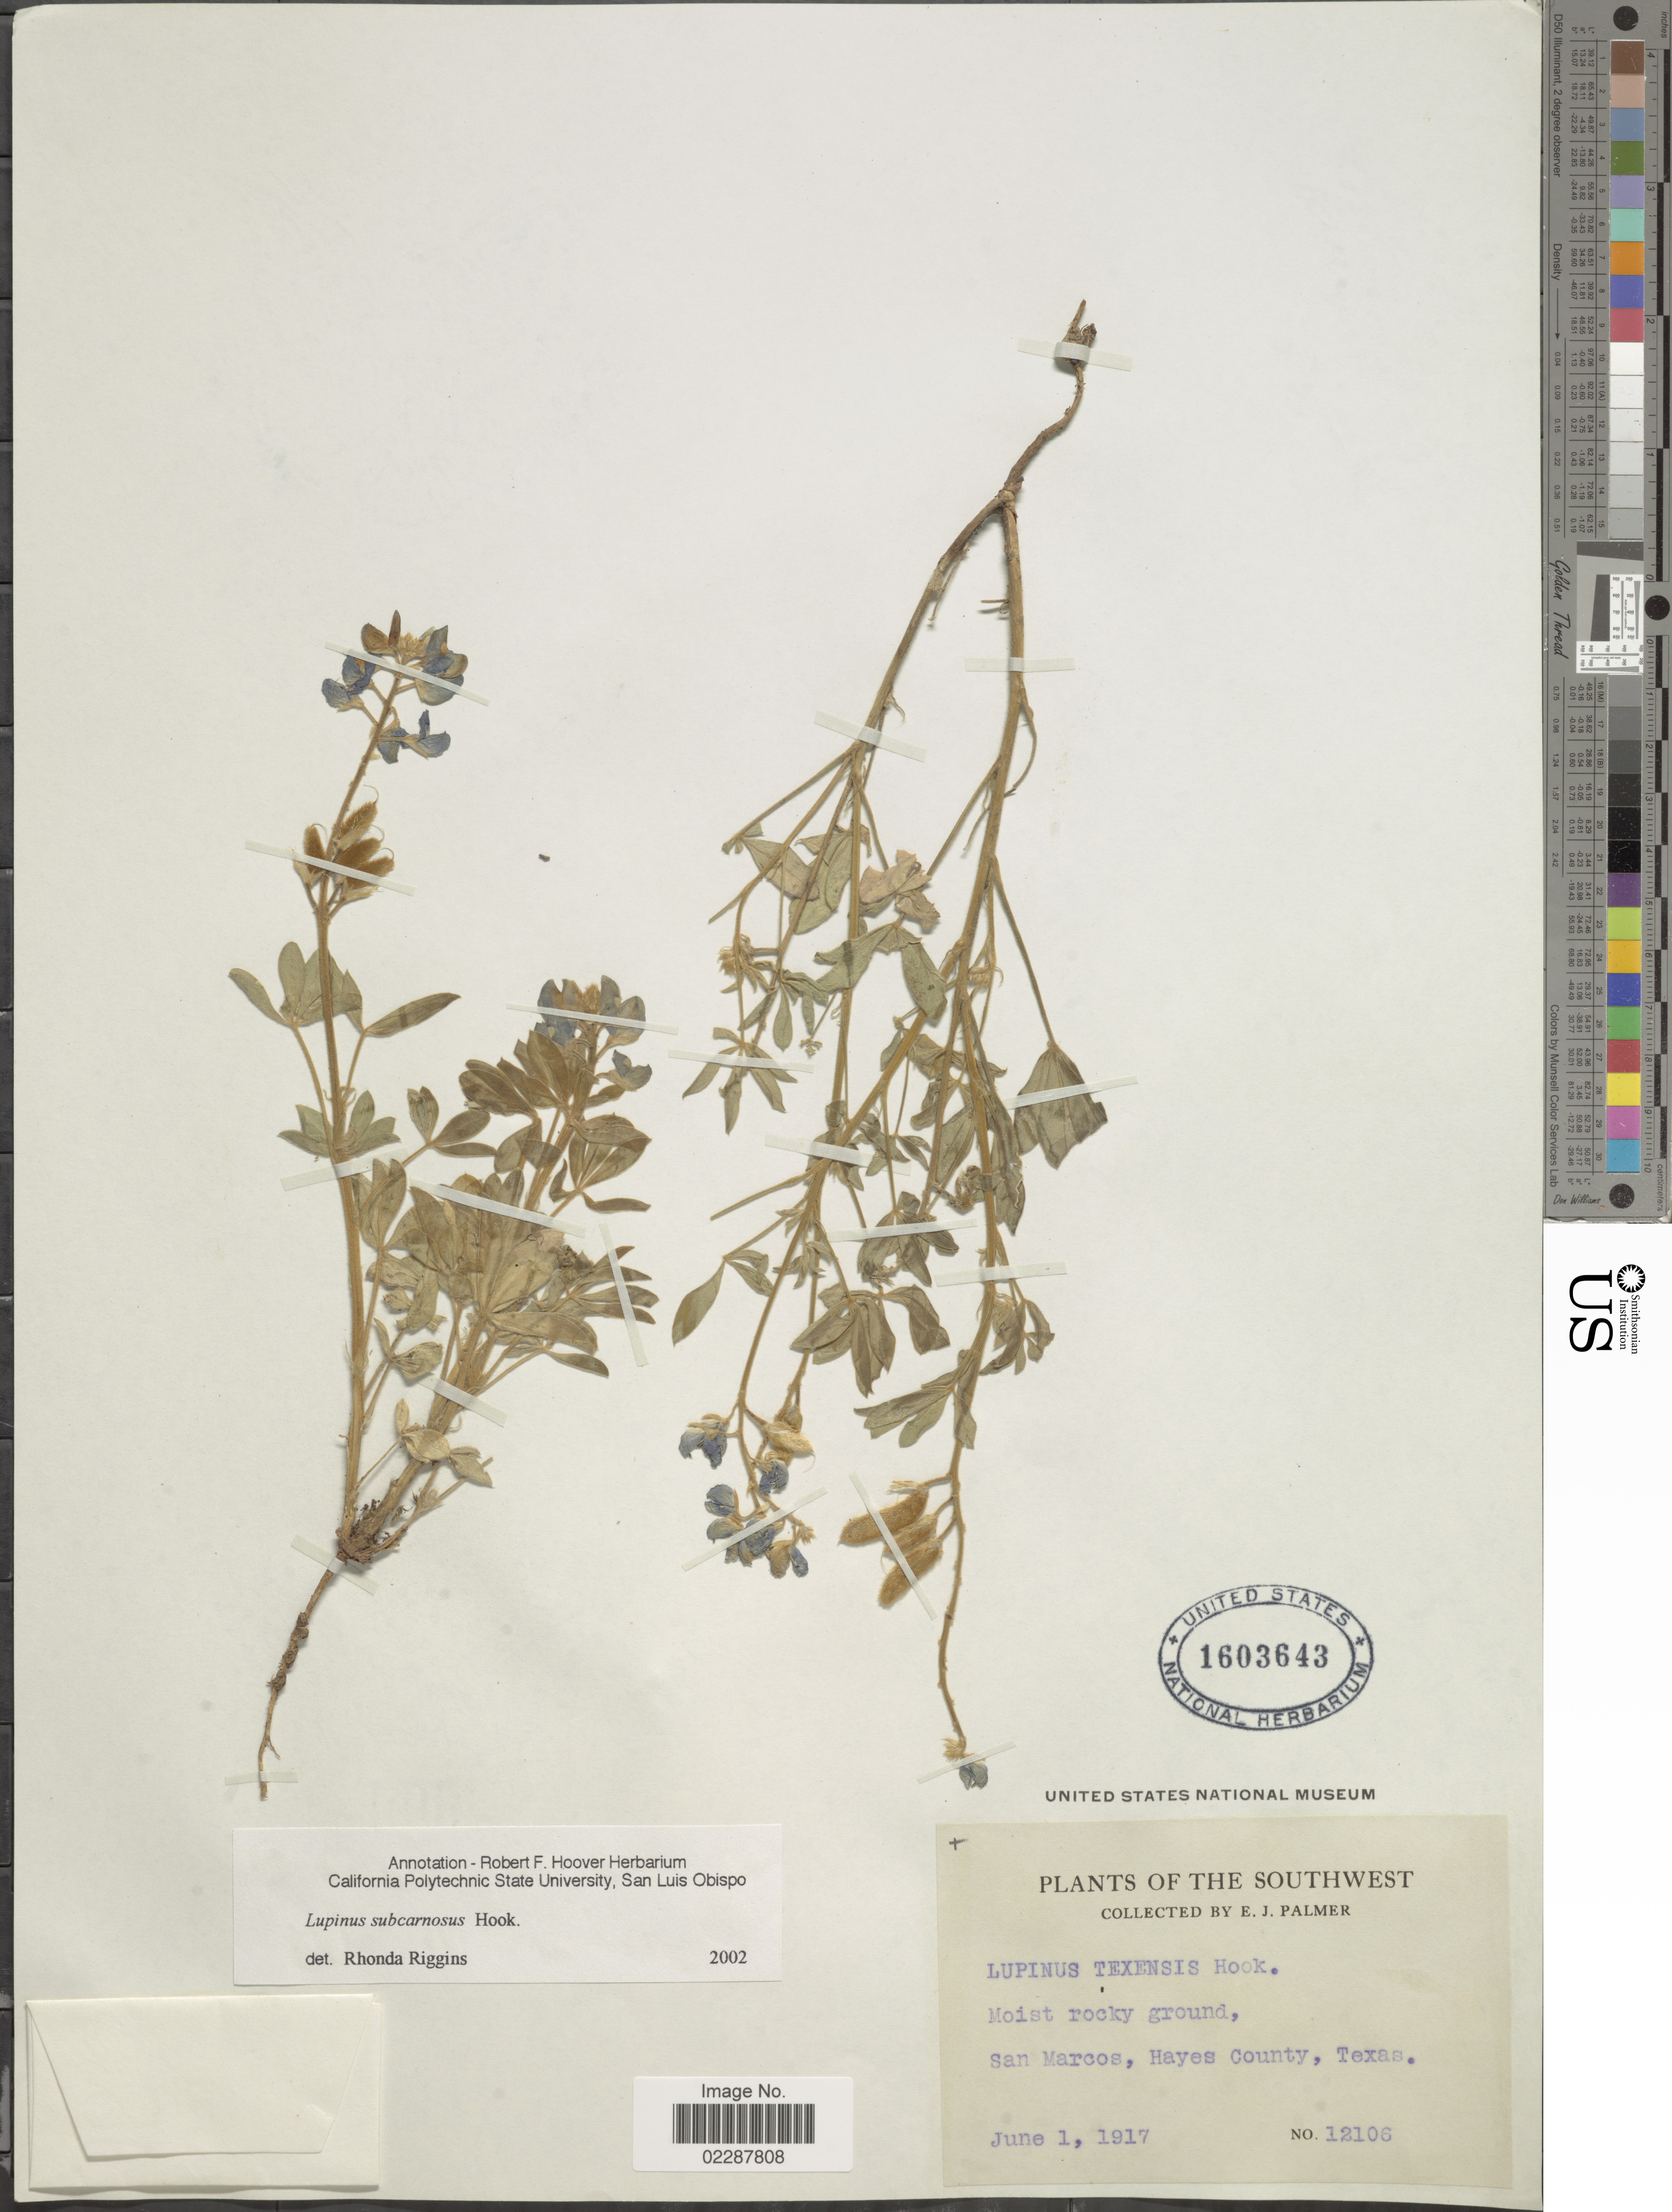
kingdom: Plantae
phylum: Tracheophyta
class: Magnoliopsida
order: Fabales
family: Fabaceae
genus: Lupinus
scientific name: Lupinus subcarnosus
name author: Hook.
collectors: E. J. Palmer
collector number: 12106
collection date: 1917-06-01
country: United States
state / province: Texas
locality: The southwest, San Marcos, Hayes County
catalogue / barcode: US 1603643